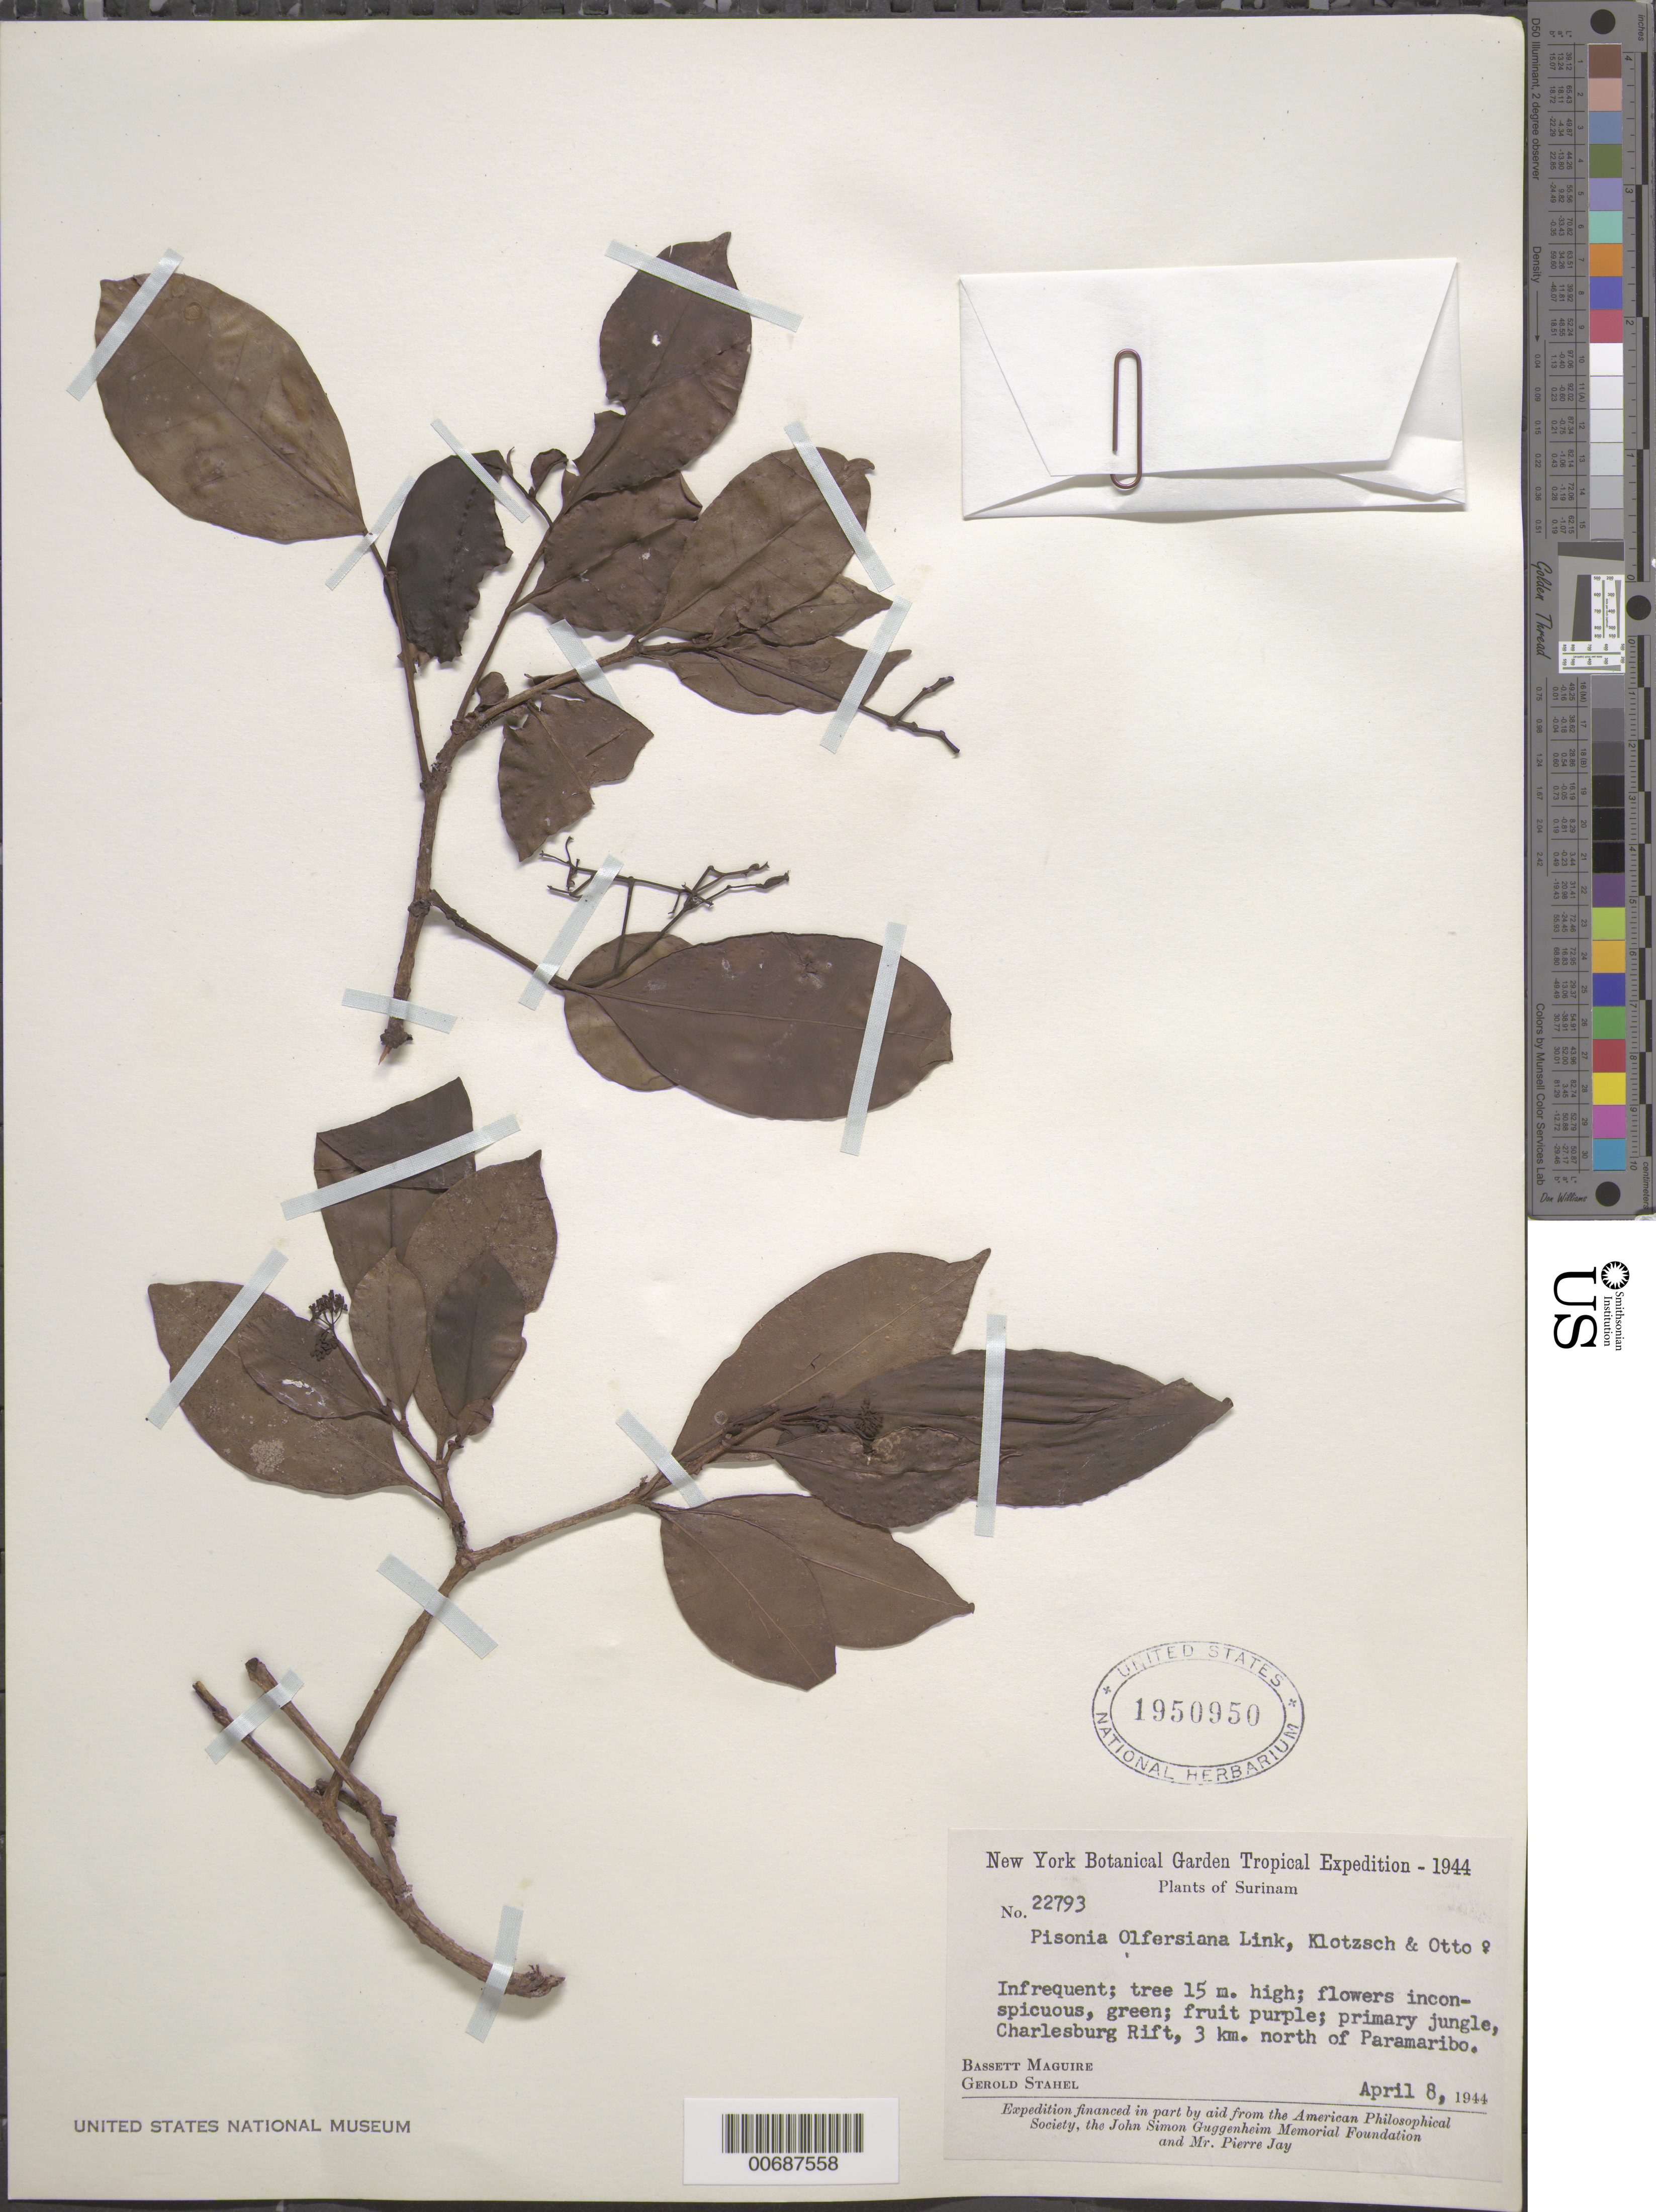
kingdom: Plantae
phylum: Tracheophyta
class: Magnoliopsida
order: Caryophyllales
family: Nyctaginaceae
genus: Guapira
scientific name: Guapira eggersiana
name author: (Heimerl) Lundell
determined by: Strong, Mark T., (BOT), Smithsonian Institution - National Museum of Natural History (UNITED STATES)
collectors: B. Maguire & G. Stahel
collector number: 22793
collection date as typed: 8-Apr-44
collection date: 1944-04-08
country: Suriname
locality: Paramaribo, 3 km N of, Charlesburg Rift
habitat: Primary jungle, sandy soil of old beach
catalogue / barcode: US 1950950